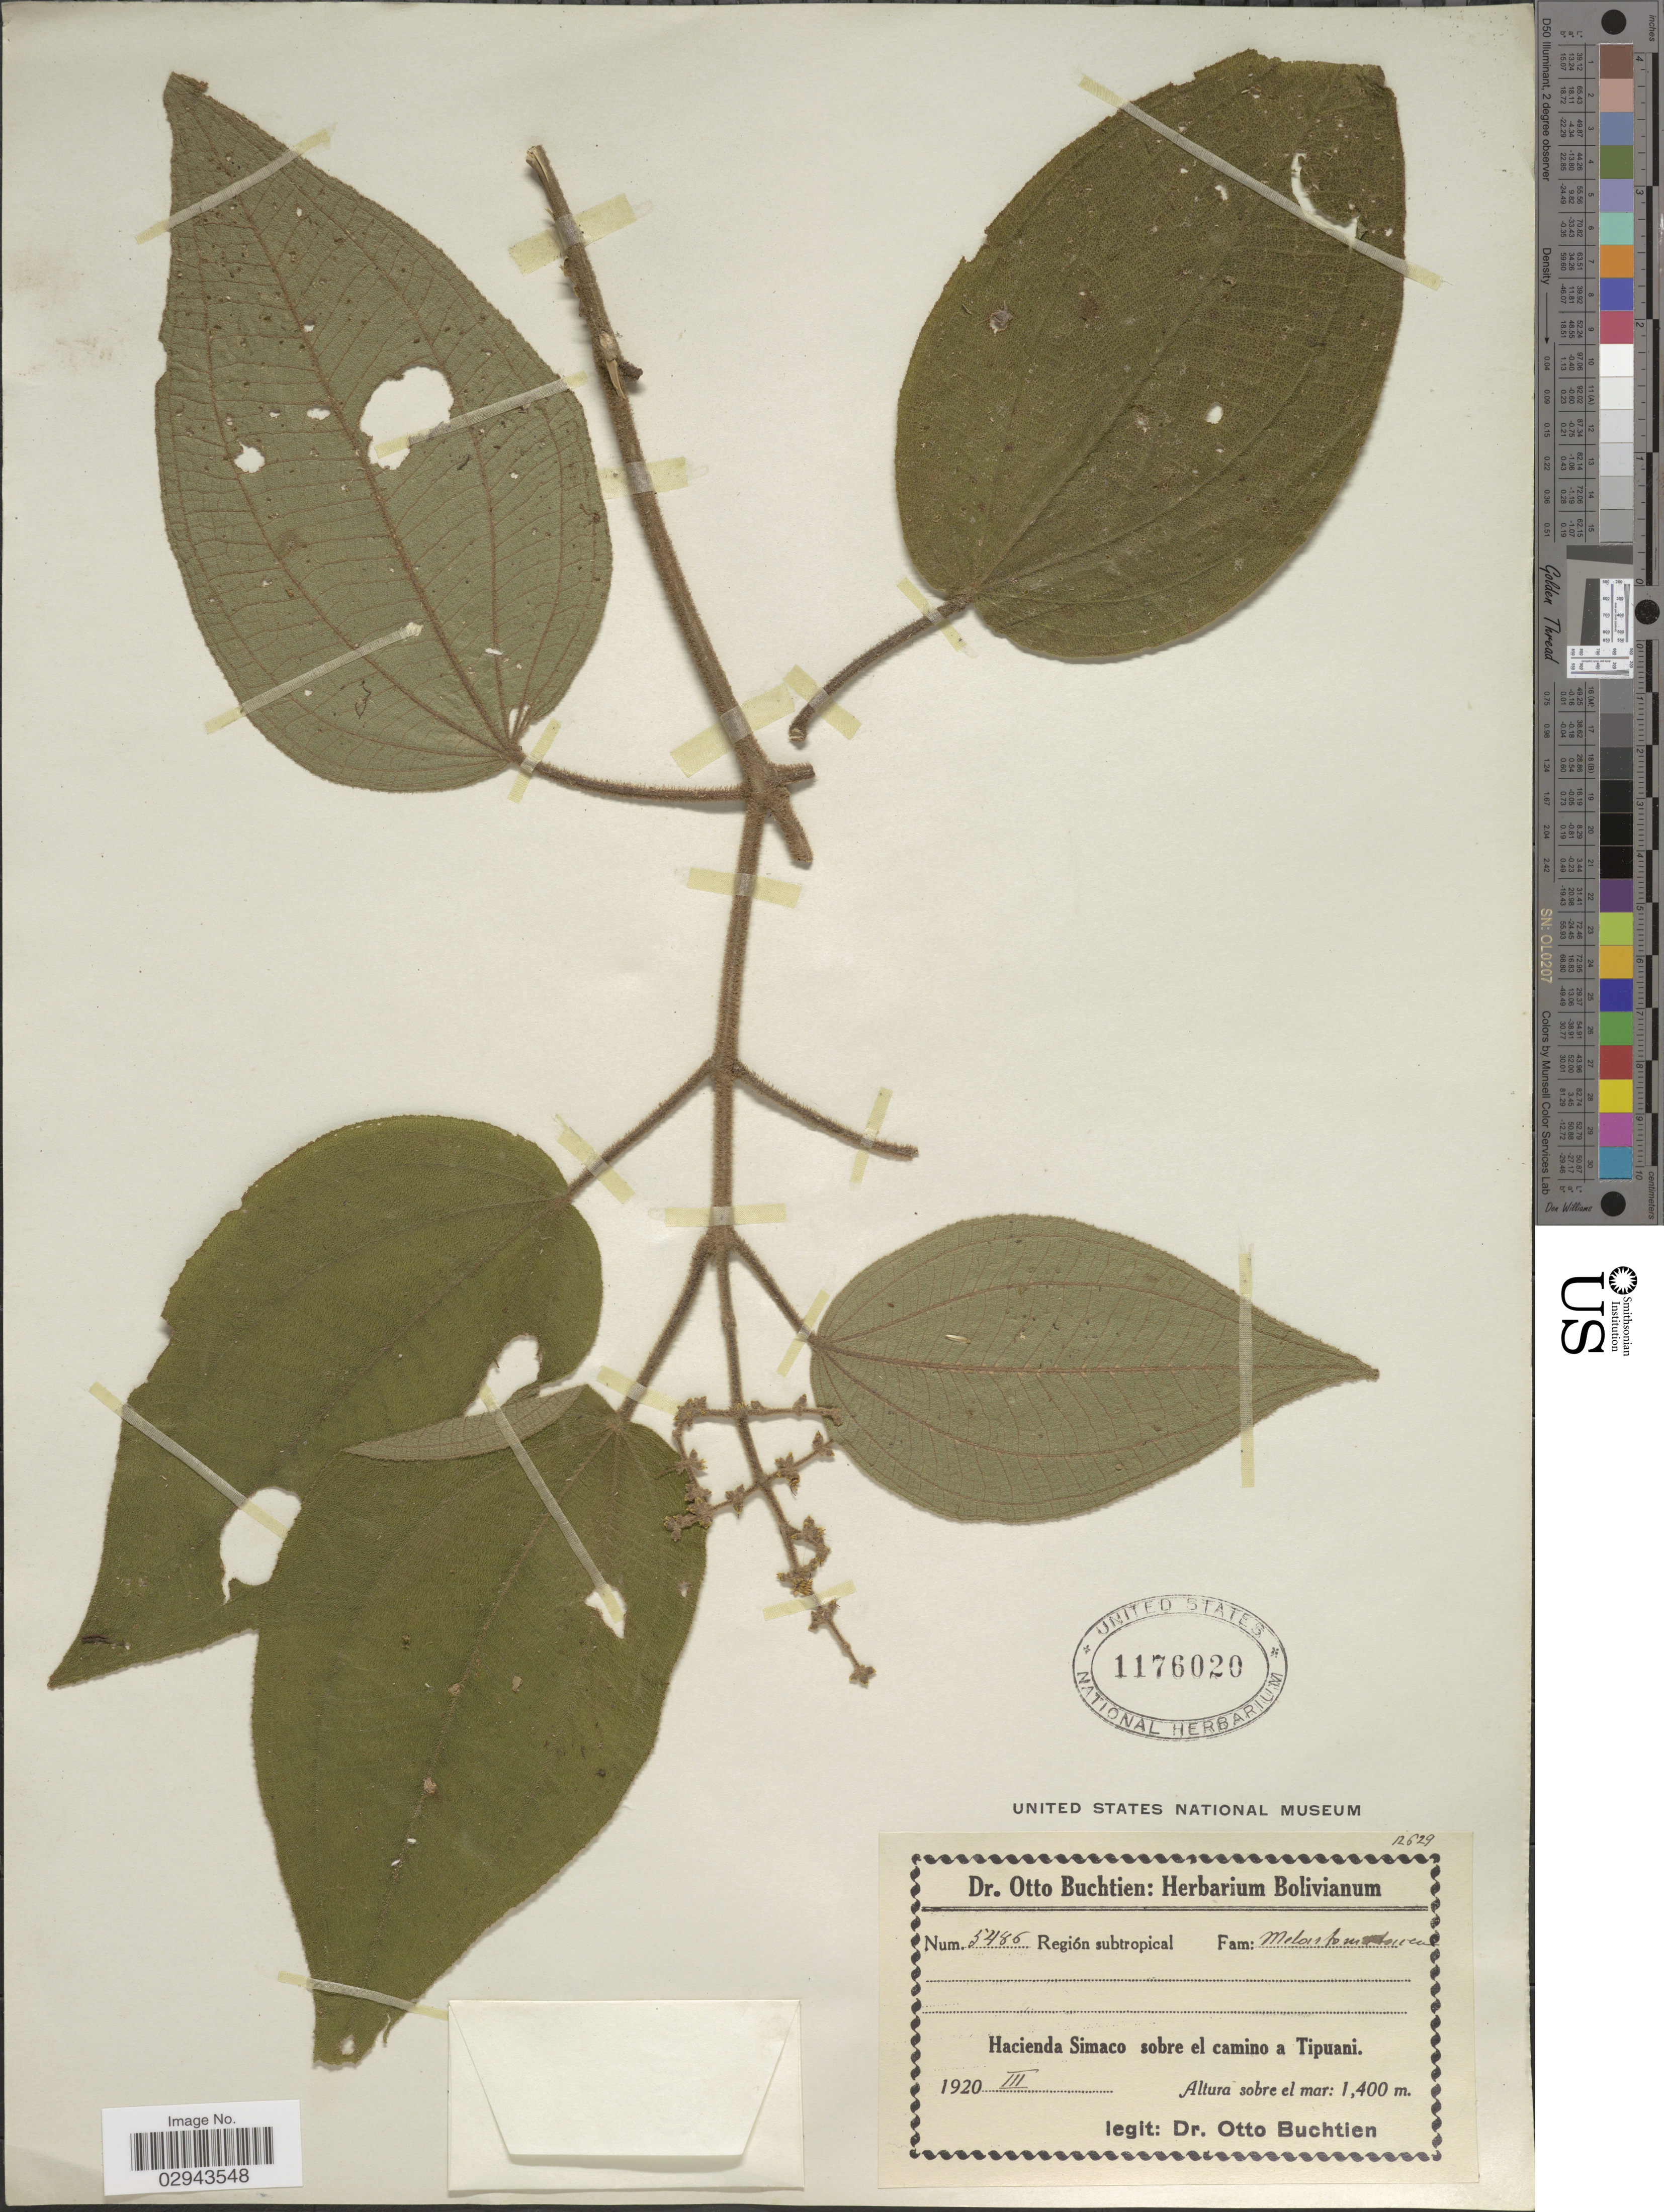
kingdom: Plantae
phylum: Tracheophyta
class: Magnoliopsida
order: Myrtales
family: Melastomataceae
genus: Miconia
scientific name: Miconia staphidioides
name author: (Naudin) Triana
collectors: O. Buchtien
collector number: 5486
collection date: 1920-03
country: Bolivia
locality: Hacienda Simaco sobre el camino a Tipuani.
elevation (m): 1400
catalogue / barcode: US 1176020